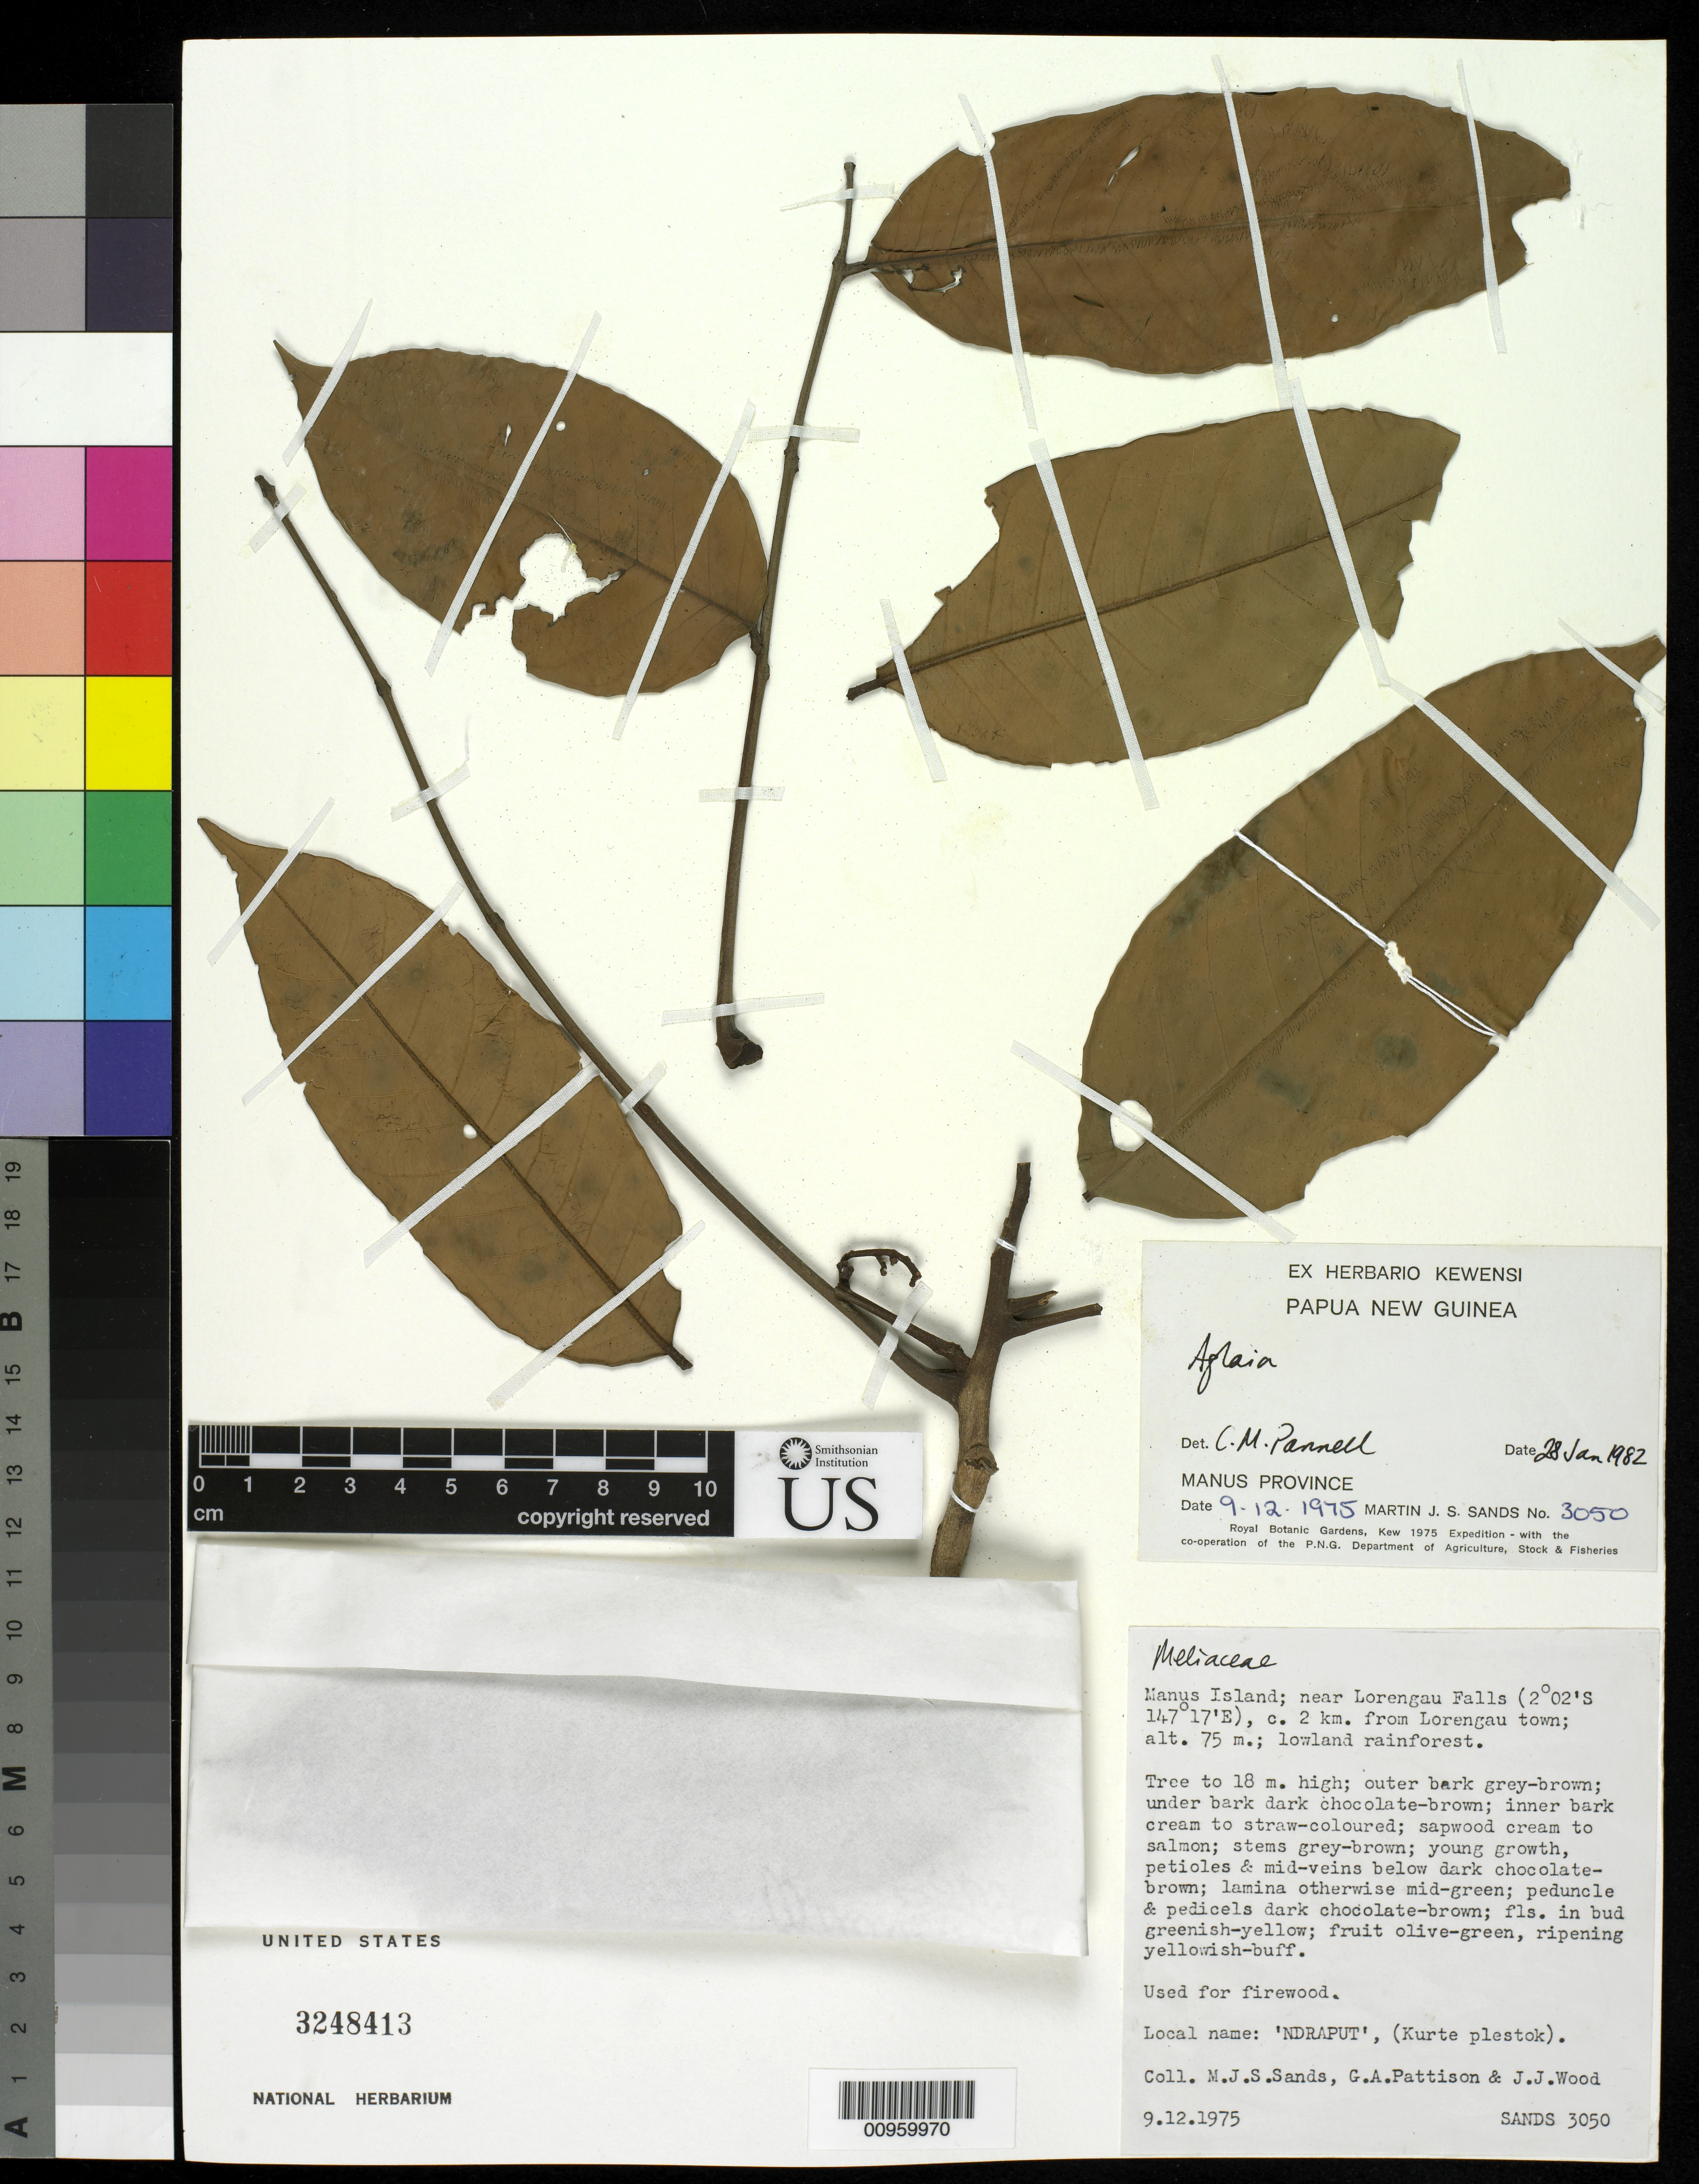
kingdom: Plantae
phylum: Tracheophyta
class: Magnoliopsida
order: Sapindales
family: Meliaceae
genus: Aglaia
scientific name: Aglaia samoensis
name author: A. Gray in Wilkes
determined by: Pannell, C. M.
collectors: M. Sands, G. Pattison & J. Wood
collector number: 3050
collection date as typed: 12 Sep 1975 or 09 Dec 1975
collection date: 1975-09-12 or 1975-12-09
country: Papua New Guinea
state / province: Manus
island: New Guinea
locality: near Lorengau Falls, c. 2 km. from Lorengau town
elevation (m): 75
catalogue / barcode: US 3248413